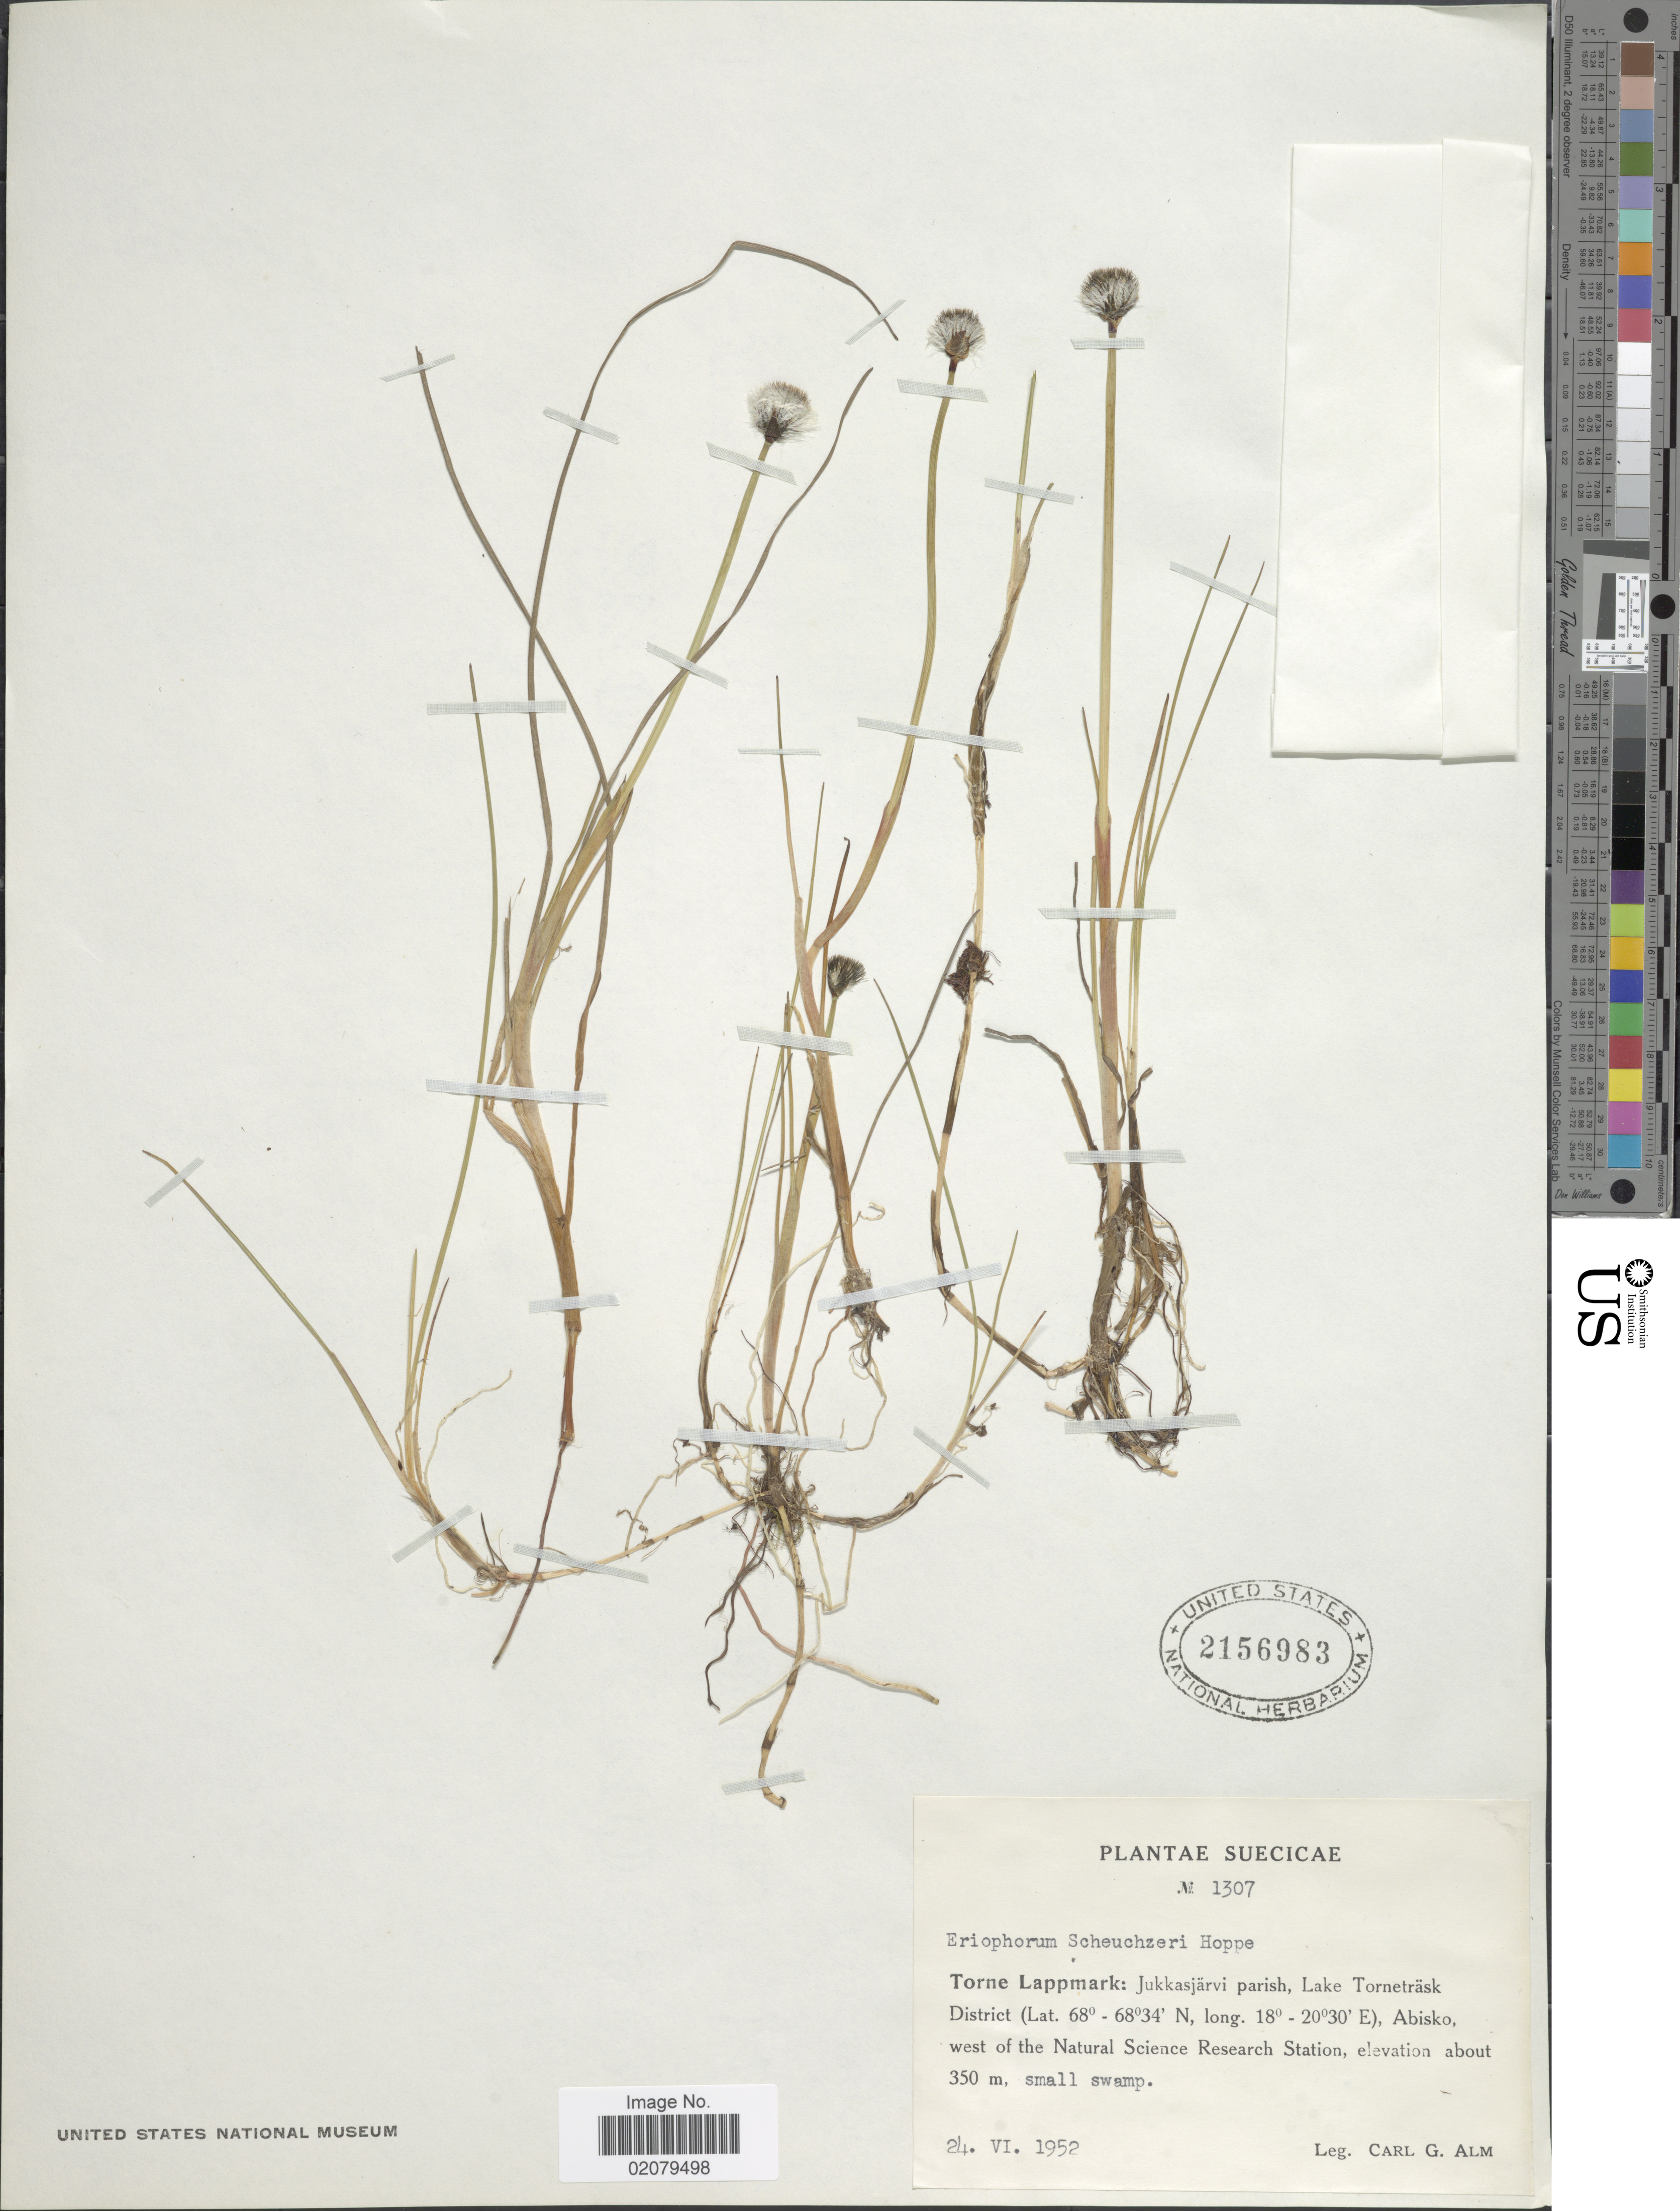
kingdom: Plantae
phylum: Tracheophyta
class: Liliopsida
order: Poales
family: Cyperaceae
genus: Eriophorum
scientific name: Eriophorum scheuchzeri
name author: Hoppe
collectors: C. G. Alm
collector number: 1307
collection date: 1952-06-24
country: Sweden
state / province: Norrbotten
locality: Suecicae, Torne Lappmark: Jukkasjarvi, lake Tornetrask District, Abisko, west of Natural Science Research Station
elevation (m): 350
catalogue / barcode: US 2156983